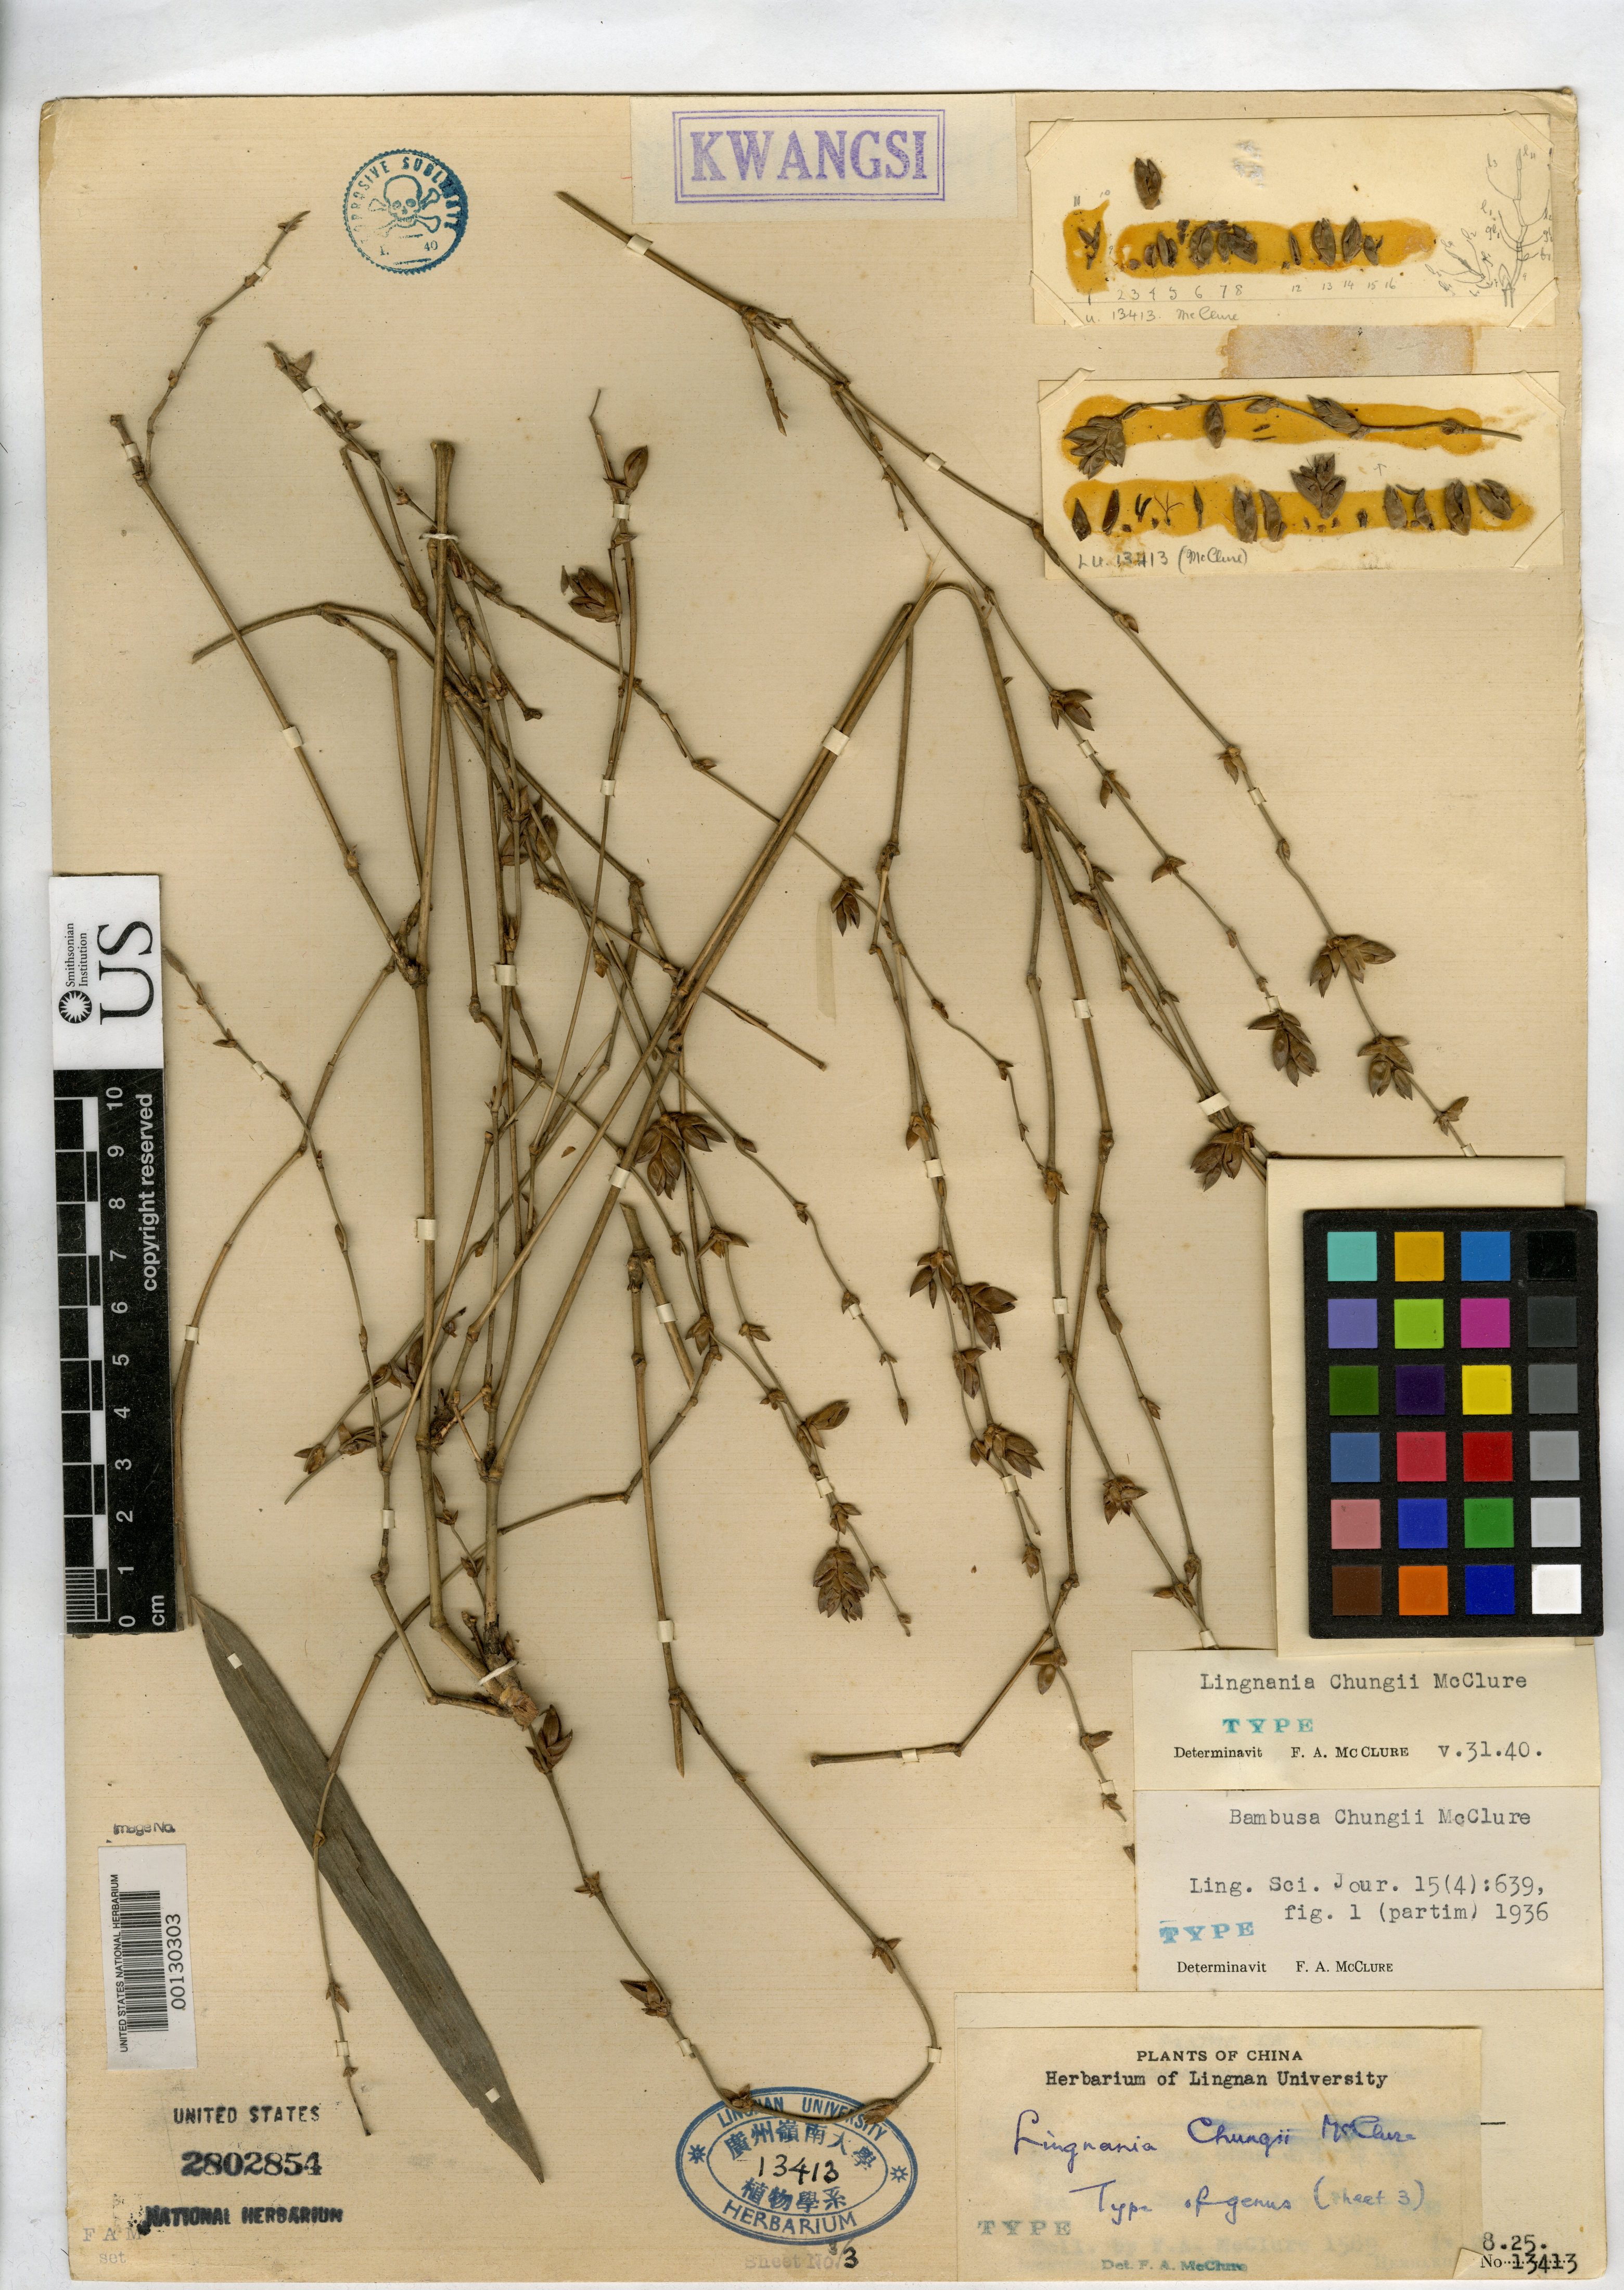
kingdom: Plantae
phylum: Tracheophyta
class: Liliopsida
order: Poales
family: Poaceae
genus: Bambusa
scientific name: Bambusa chungii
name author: McClure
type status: Holotype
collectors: F. A. McClure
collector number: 1589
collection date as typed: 28 Apr 1925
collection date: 1925-04-28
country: China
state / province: Guangxi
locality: Paak Fan Taan Chuk, Taan Chuk, Fan Taan Chuk.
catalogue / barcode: US 2802854